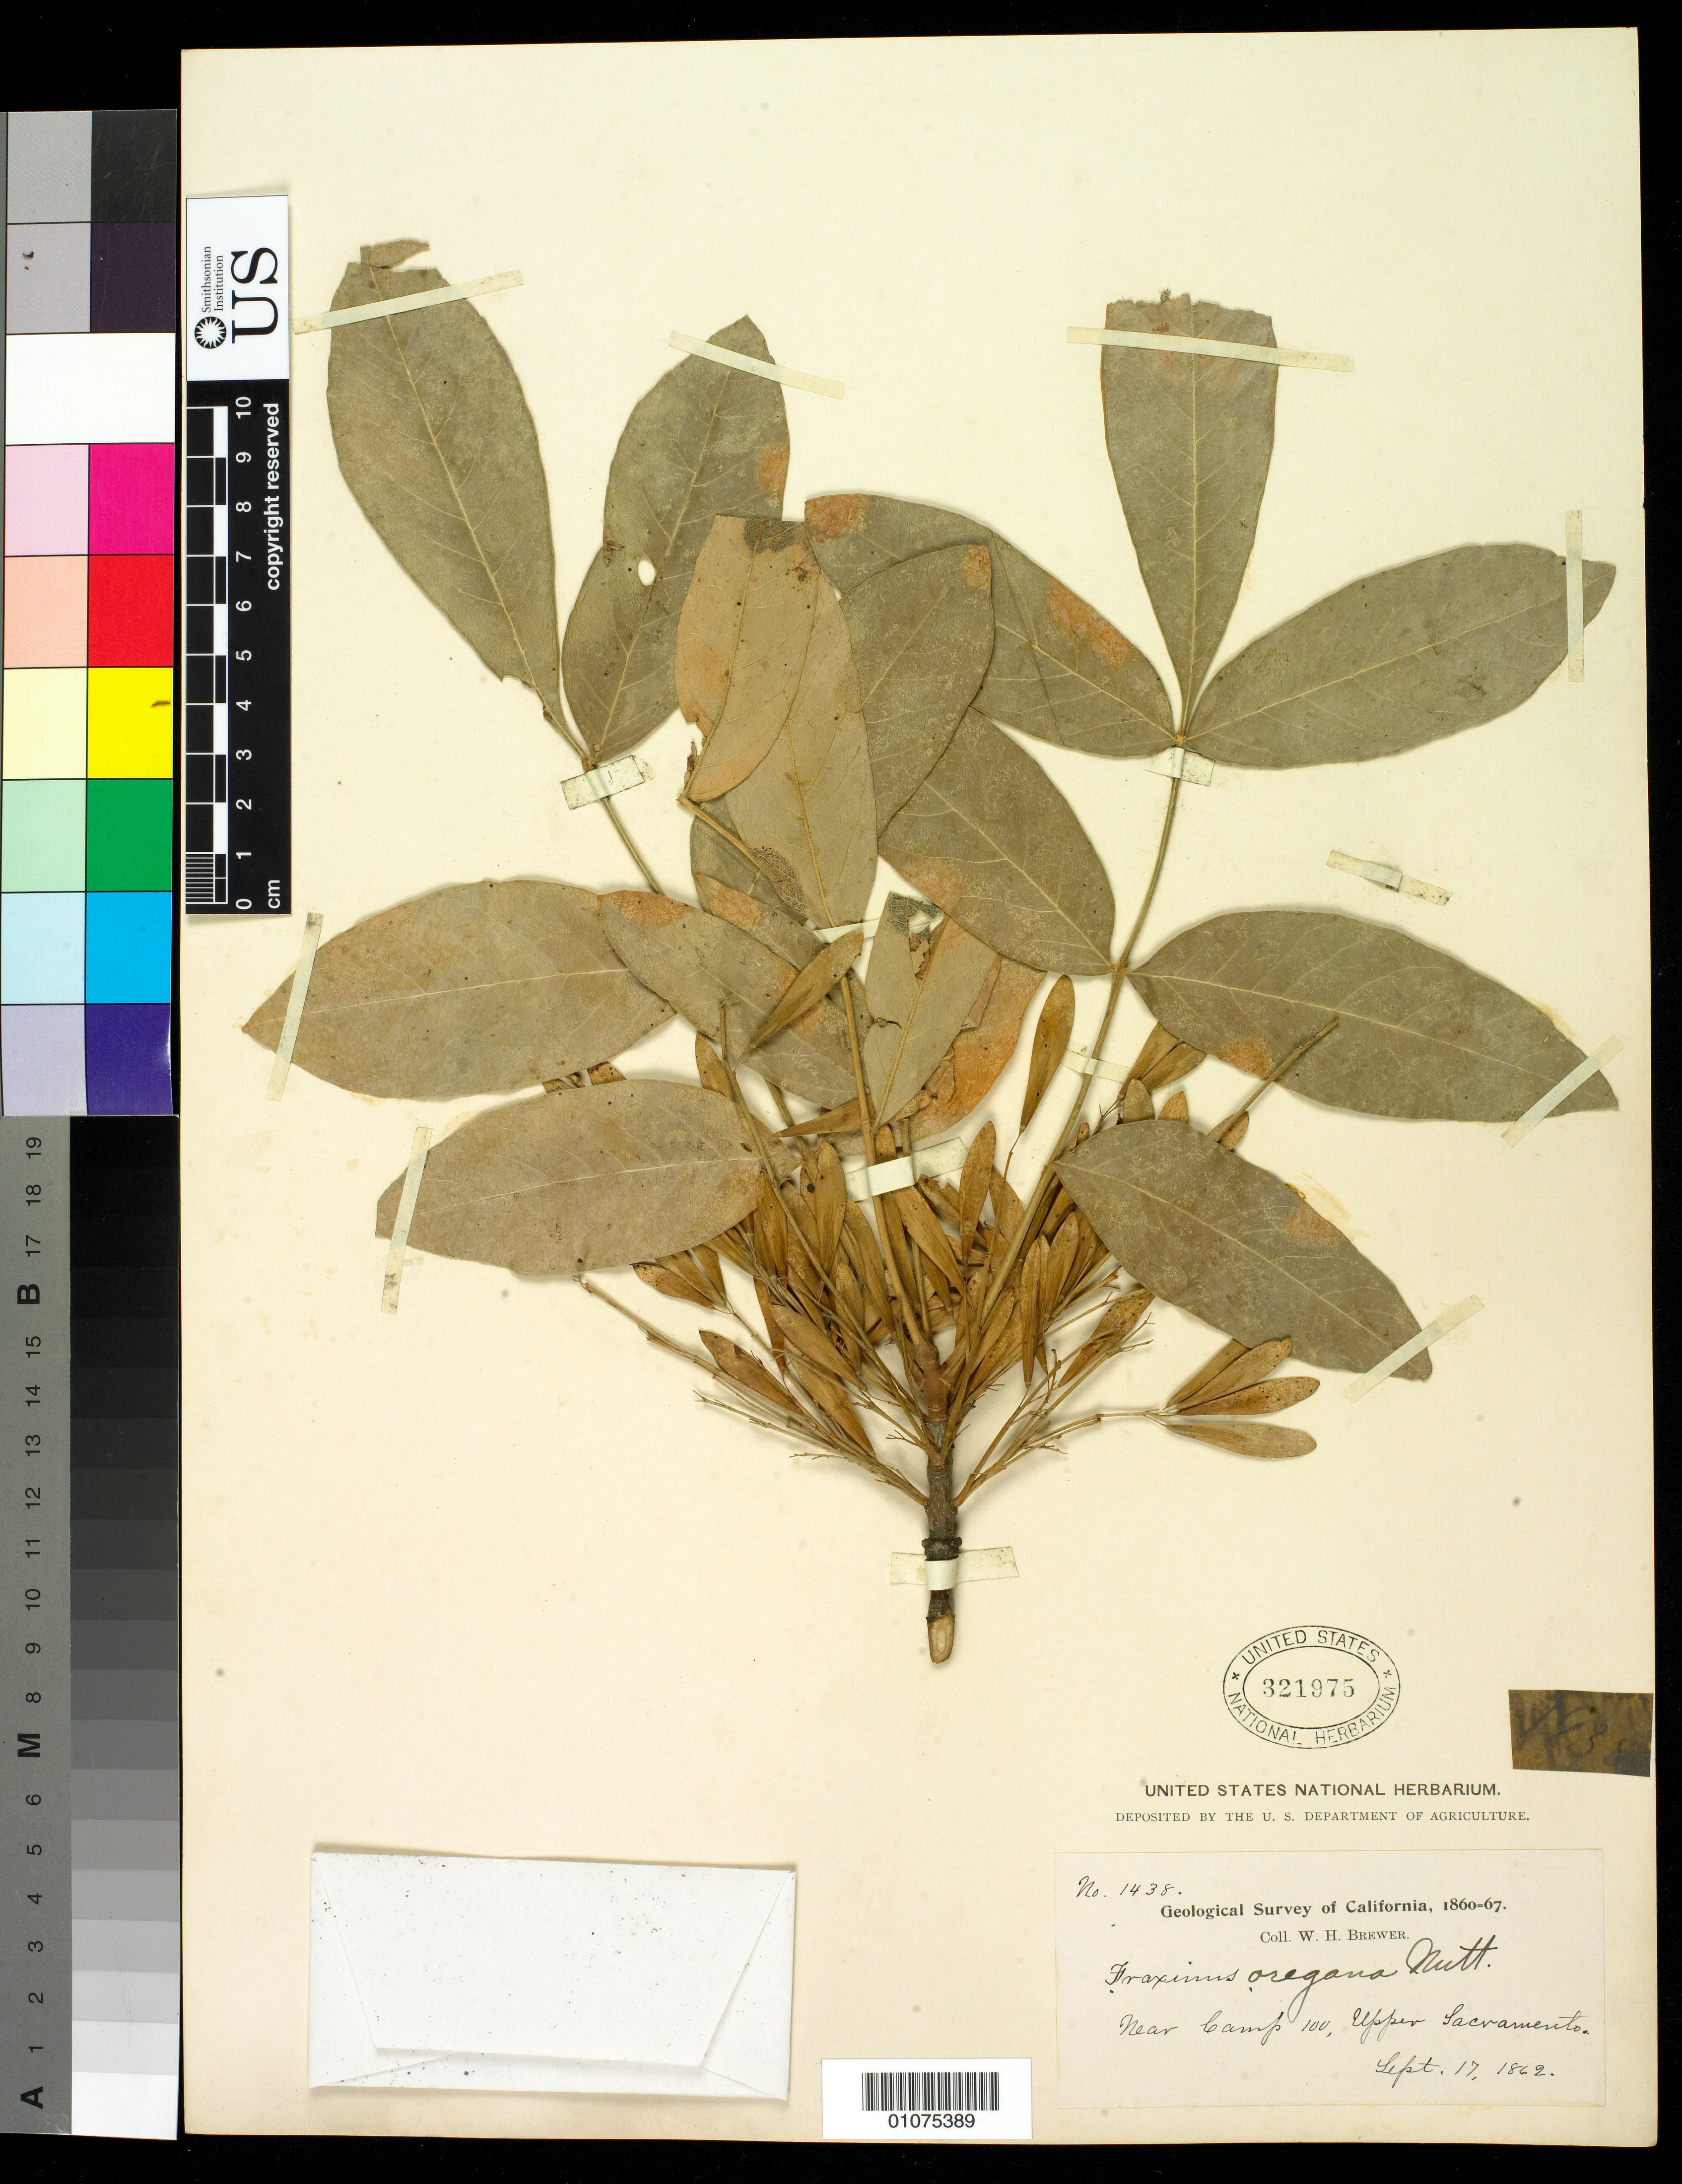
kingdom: Plantae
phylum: Tracheophyta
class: Magnoliopsida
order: Lamiales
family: Oleaceae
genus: Fraxinus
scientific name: Fraxinus oregona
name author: Nutt.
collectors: W. H. Brewer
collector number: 1438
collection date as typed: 17 Sep 1862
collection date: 1862-09-17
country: United States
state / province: California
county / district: Sacramento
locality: Upper Sacramento, near Camp 100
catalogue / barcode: US 321975